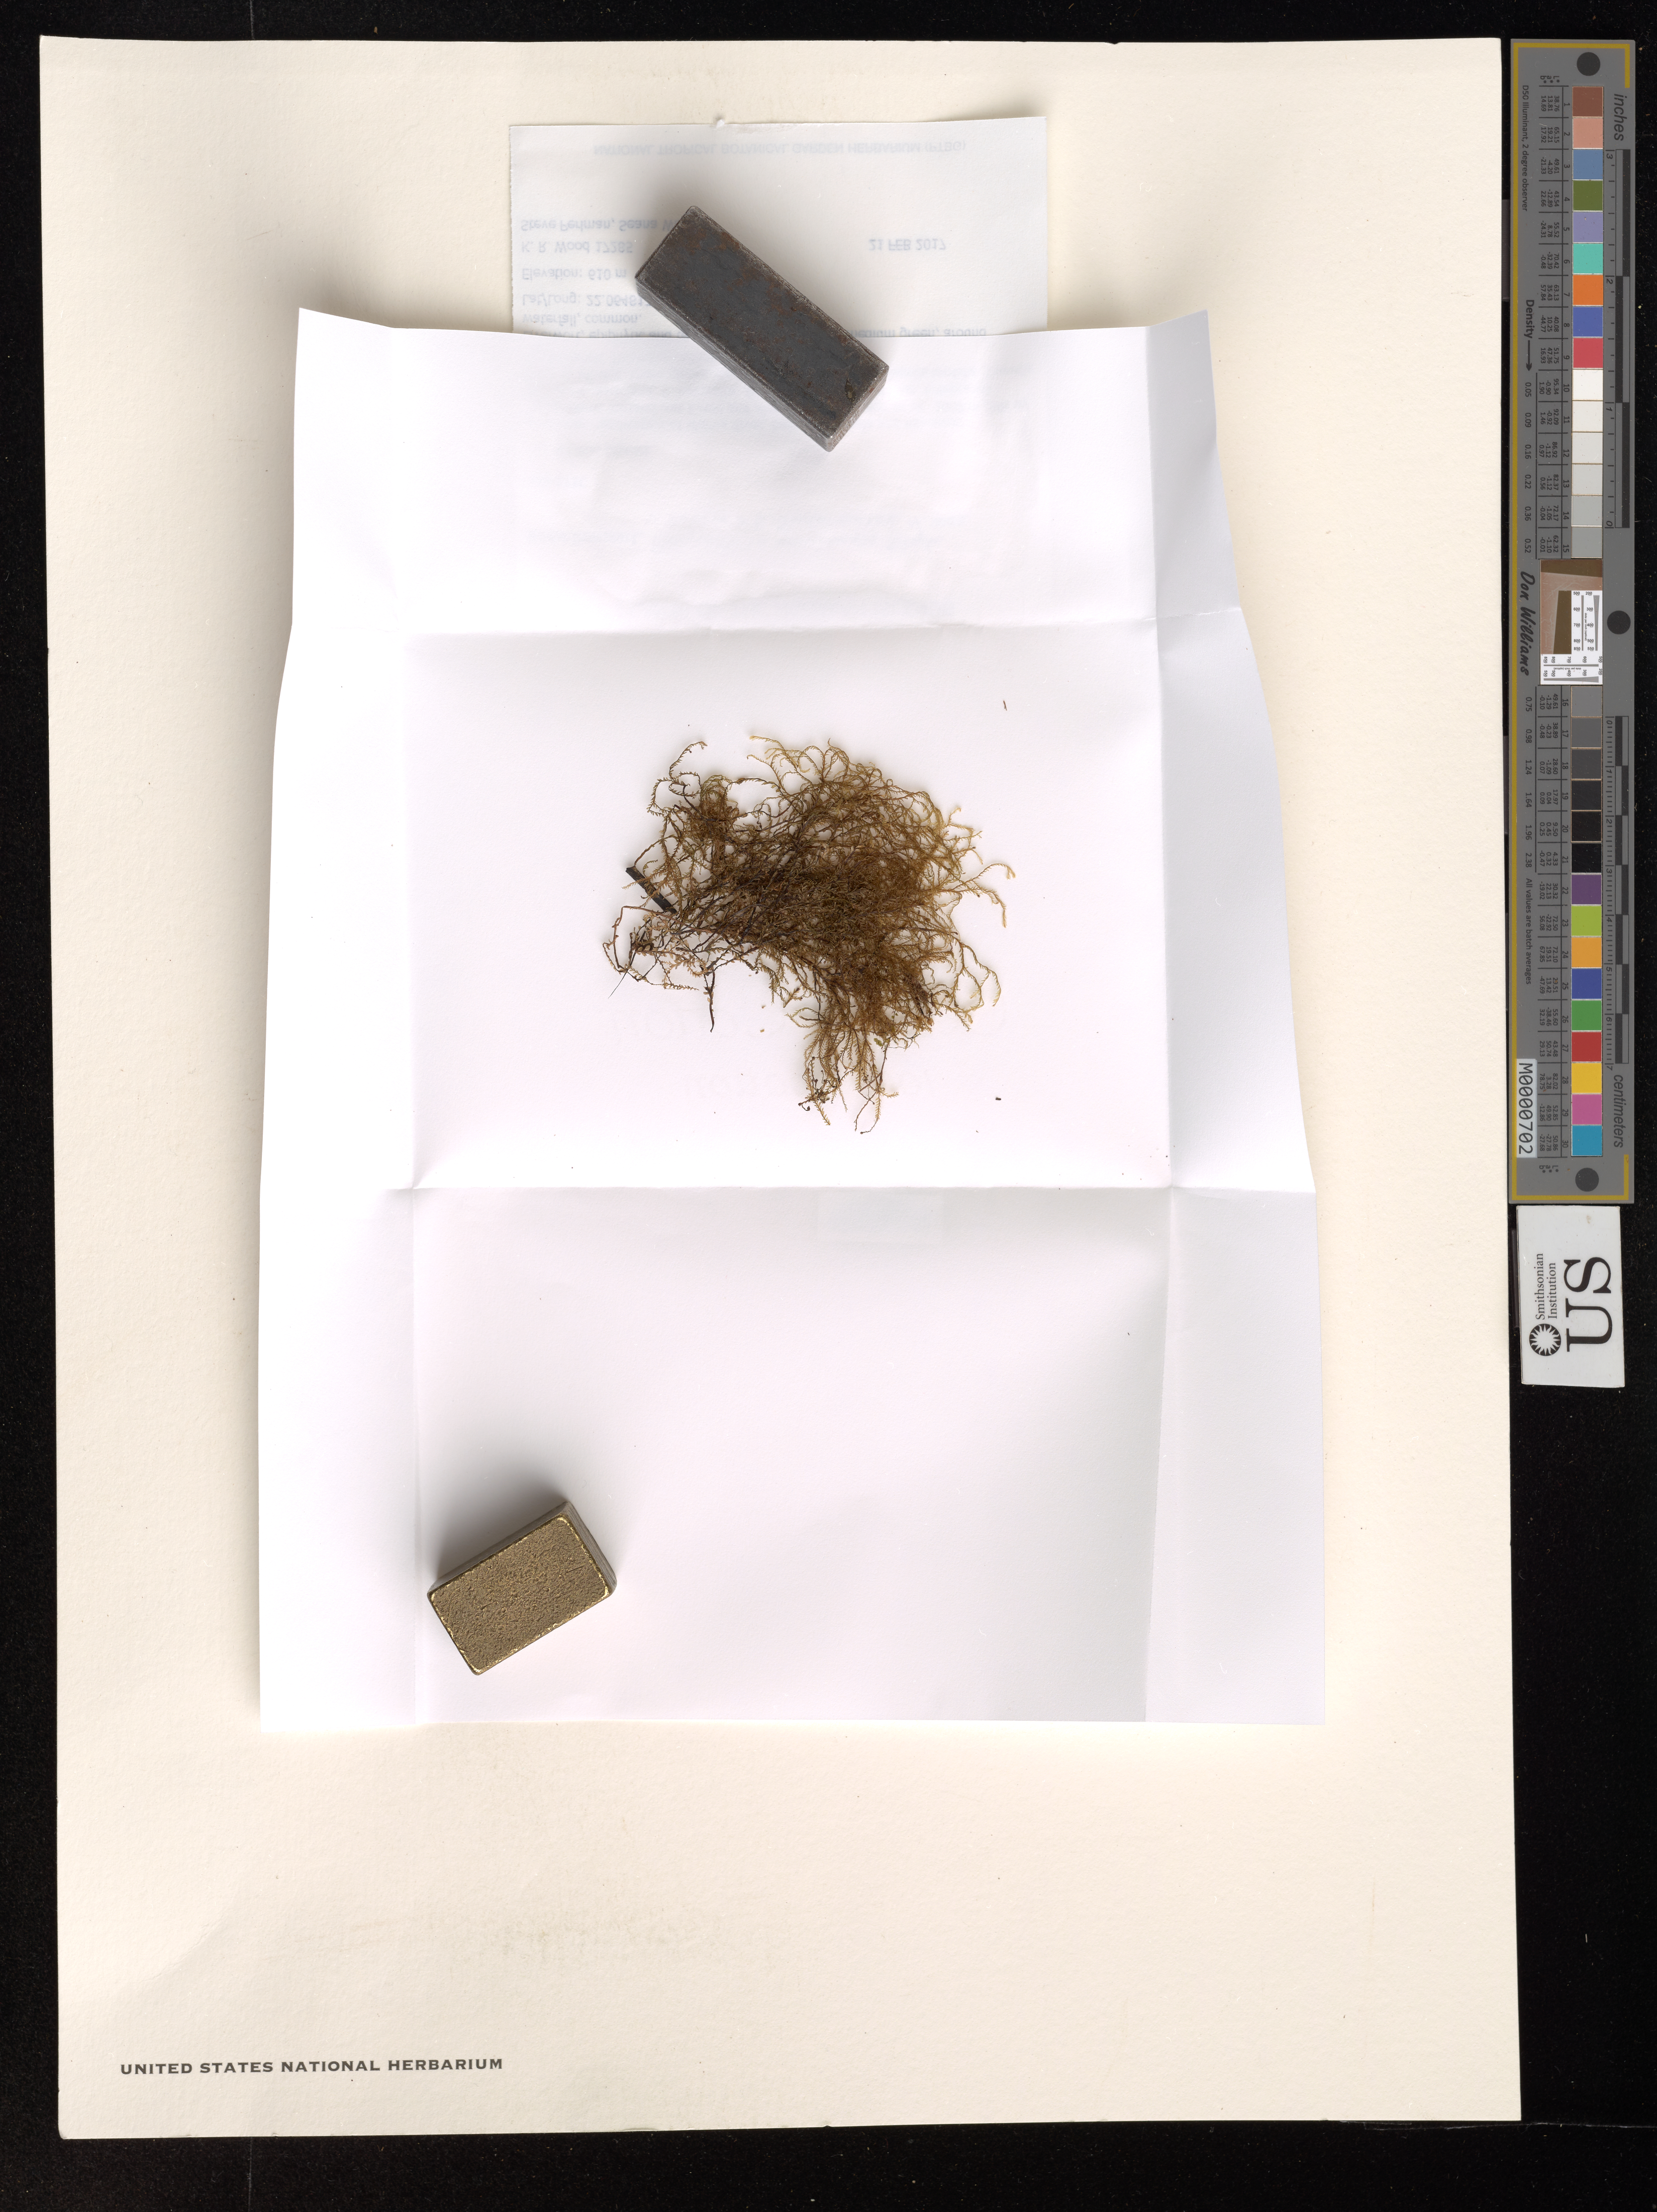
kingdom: Plantae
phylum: Marchantiophyta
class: Jungermanniopsida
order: Jungermanniales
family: Plagiochilaceae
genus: Plagiochila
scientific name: Plagiochila mauiensis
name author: Steph.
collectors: K. R. Wood, S. Perlman & S. Walsh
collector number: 17285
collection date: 2017-02-21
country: United States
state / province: Hawaii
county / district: Kauai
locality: The Hawaiian Islands. Kauai Lihue District. Blue Hole, headwaters of Wailua River, below Waialeale and Kawaikini.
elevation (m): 610